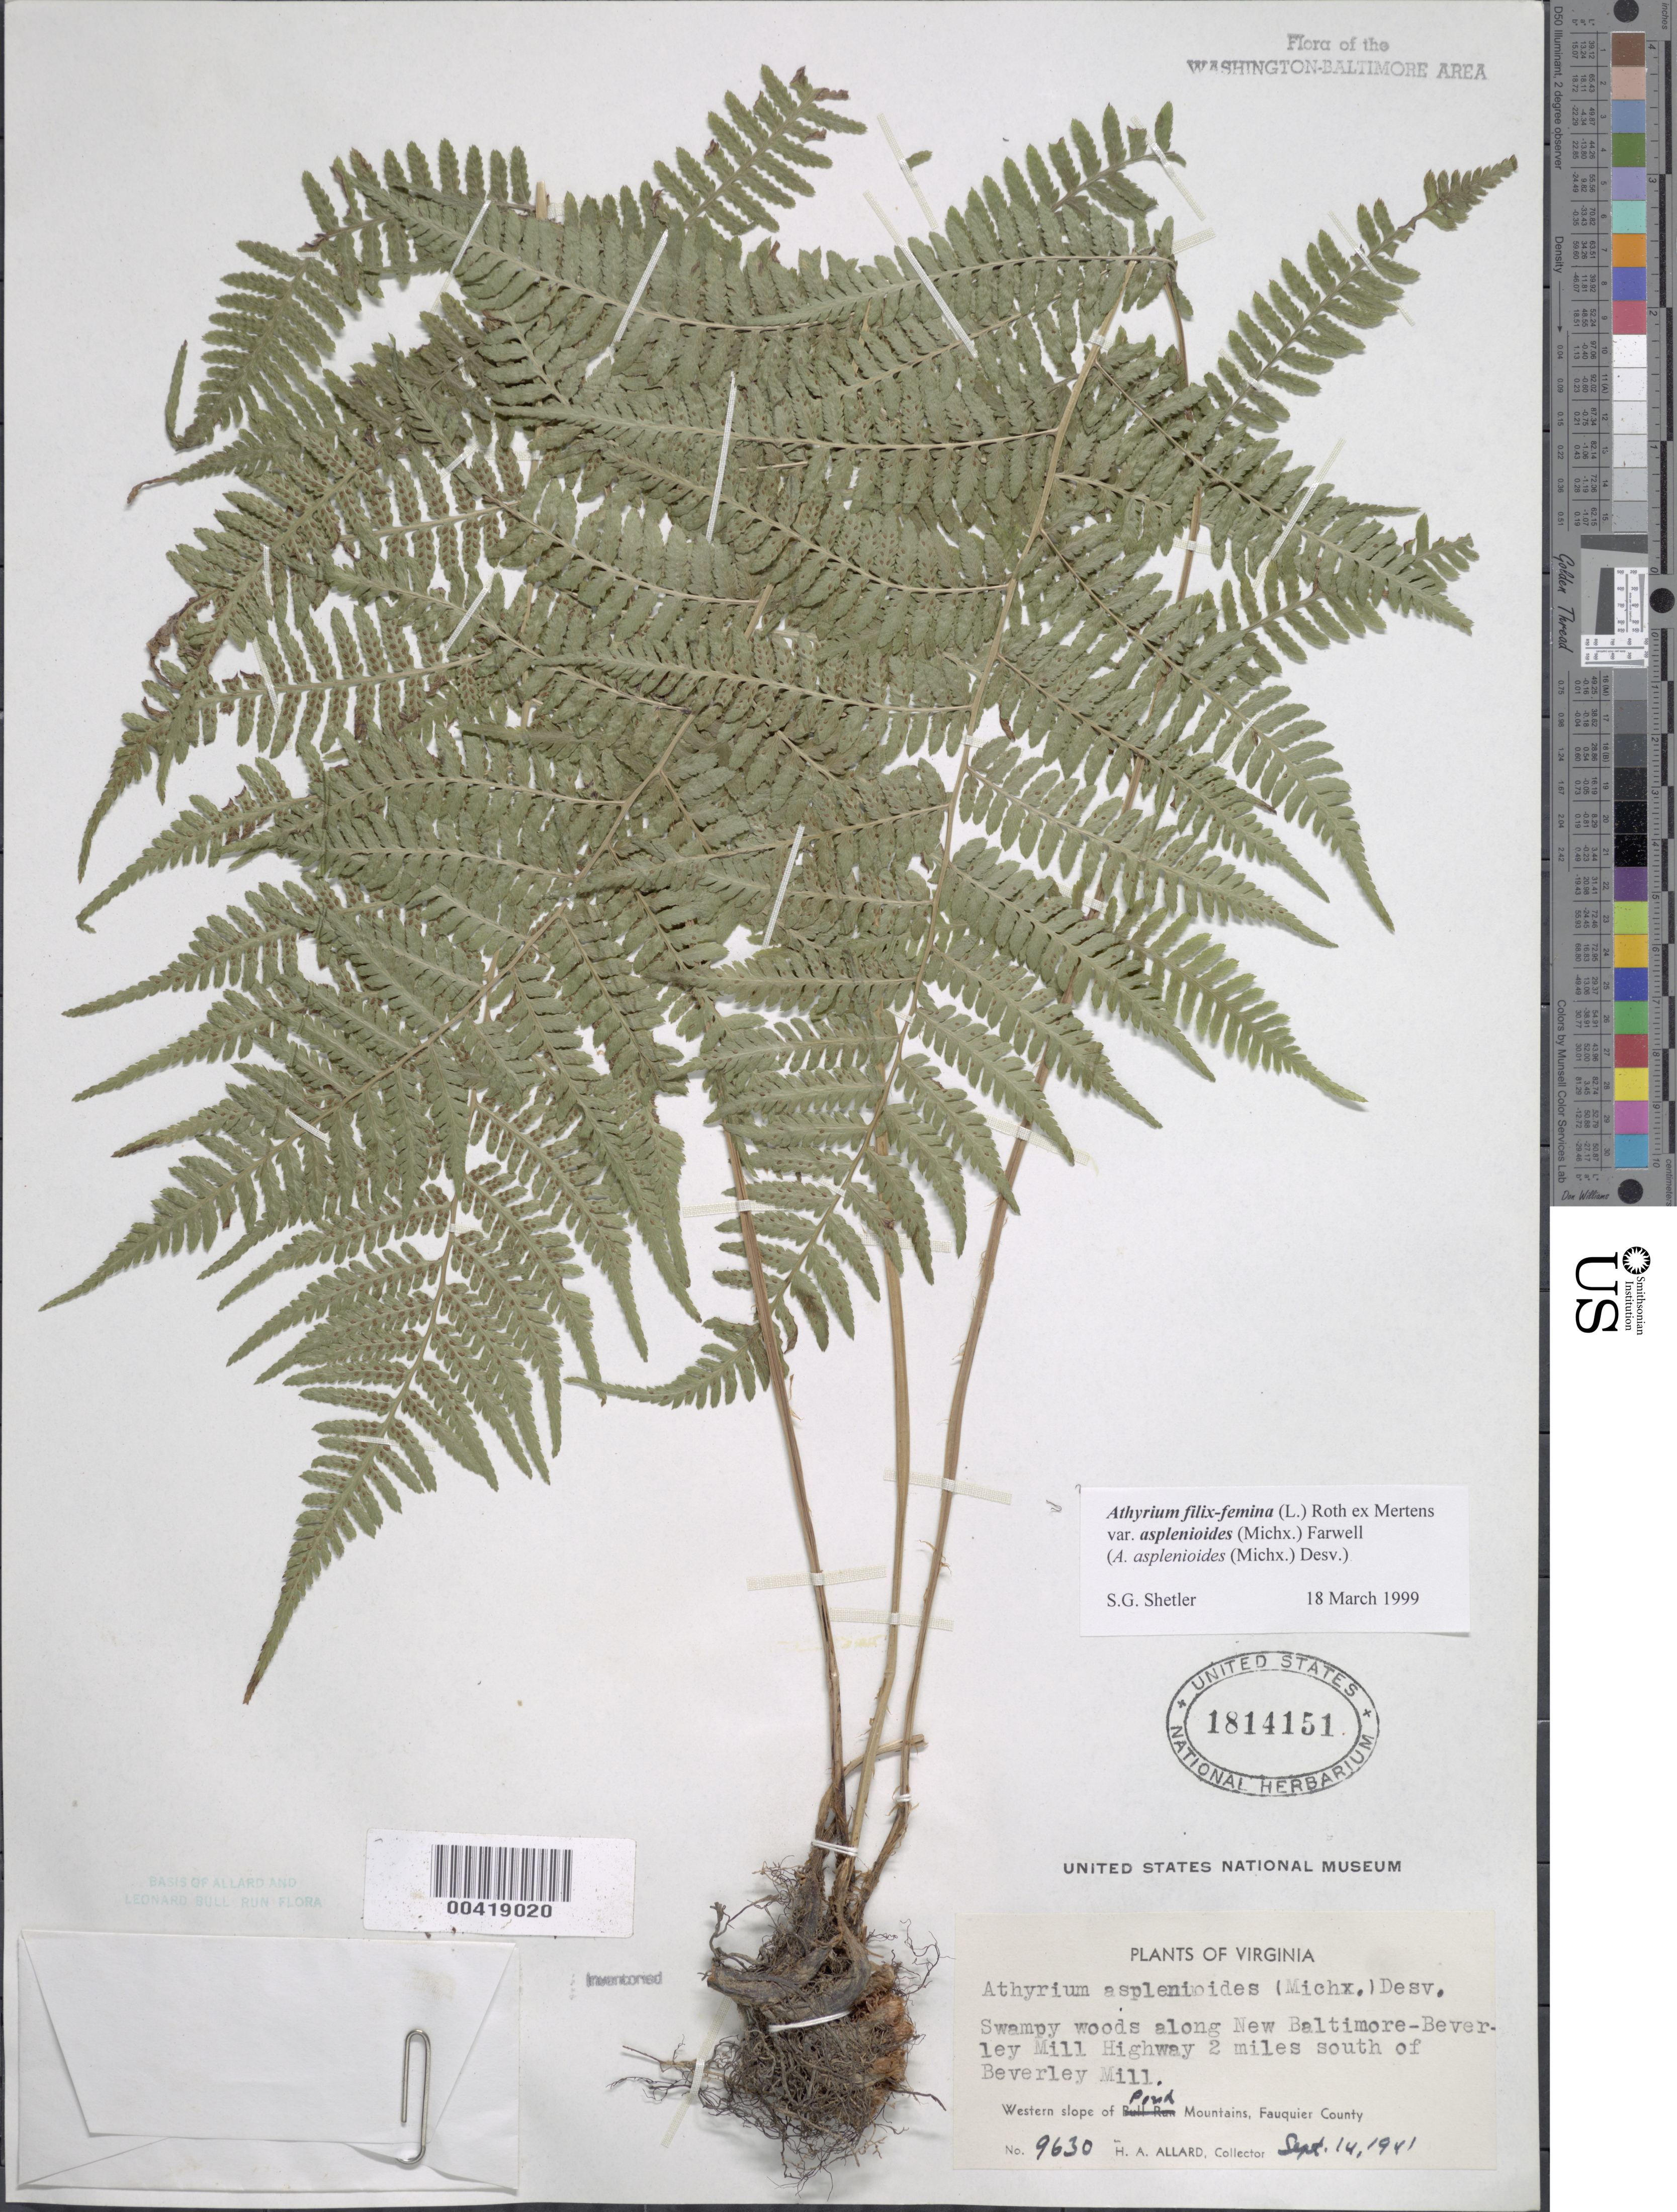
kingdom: Plantae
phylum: Tracheophyta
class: Polypodiopsida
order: Polypodiales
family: Athyriaceae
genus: Athyrium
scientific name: Athyrium filix-femina var. asplenioides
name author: (Michx.) Farw.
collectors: H. A. Allard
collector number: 9630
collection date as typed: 14 Sep 1941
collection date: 1941-09-14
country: United States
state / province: Virginia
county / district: Fauquier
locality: New Baltimore-Beverley Mill Highway, south of Beverly Mill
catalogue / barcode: US 1814151